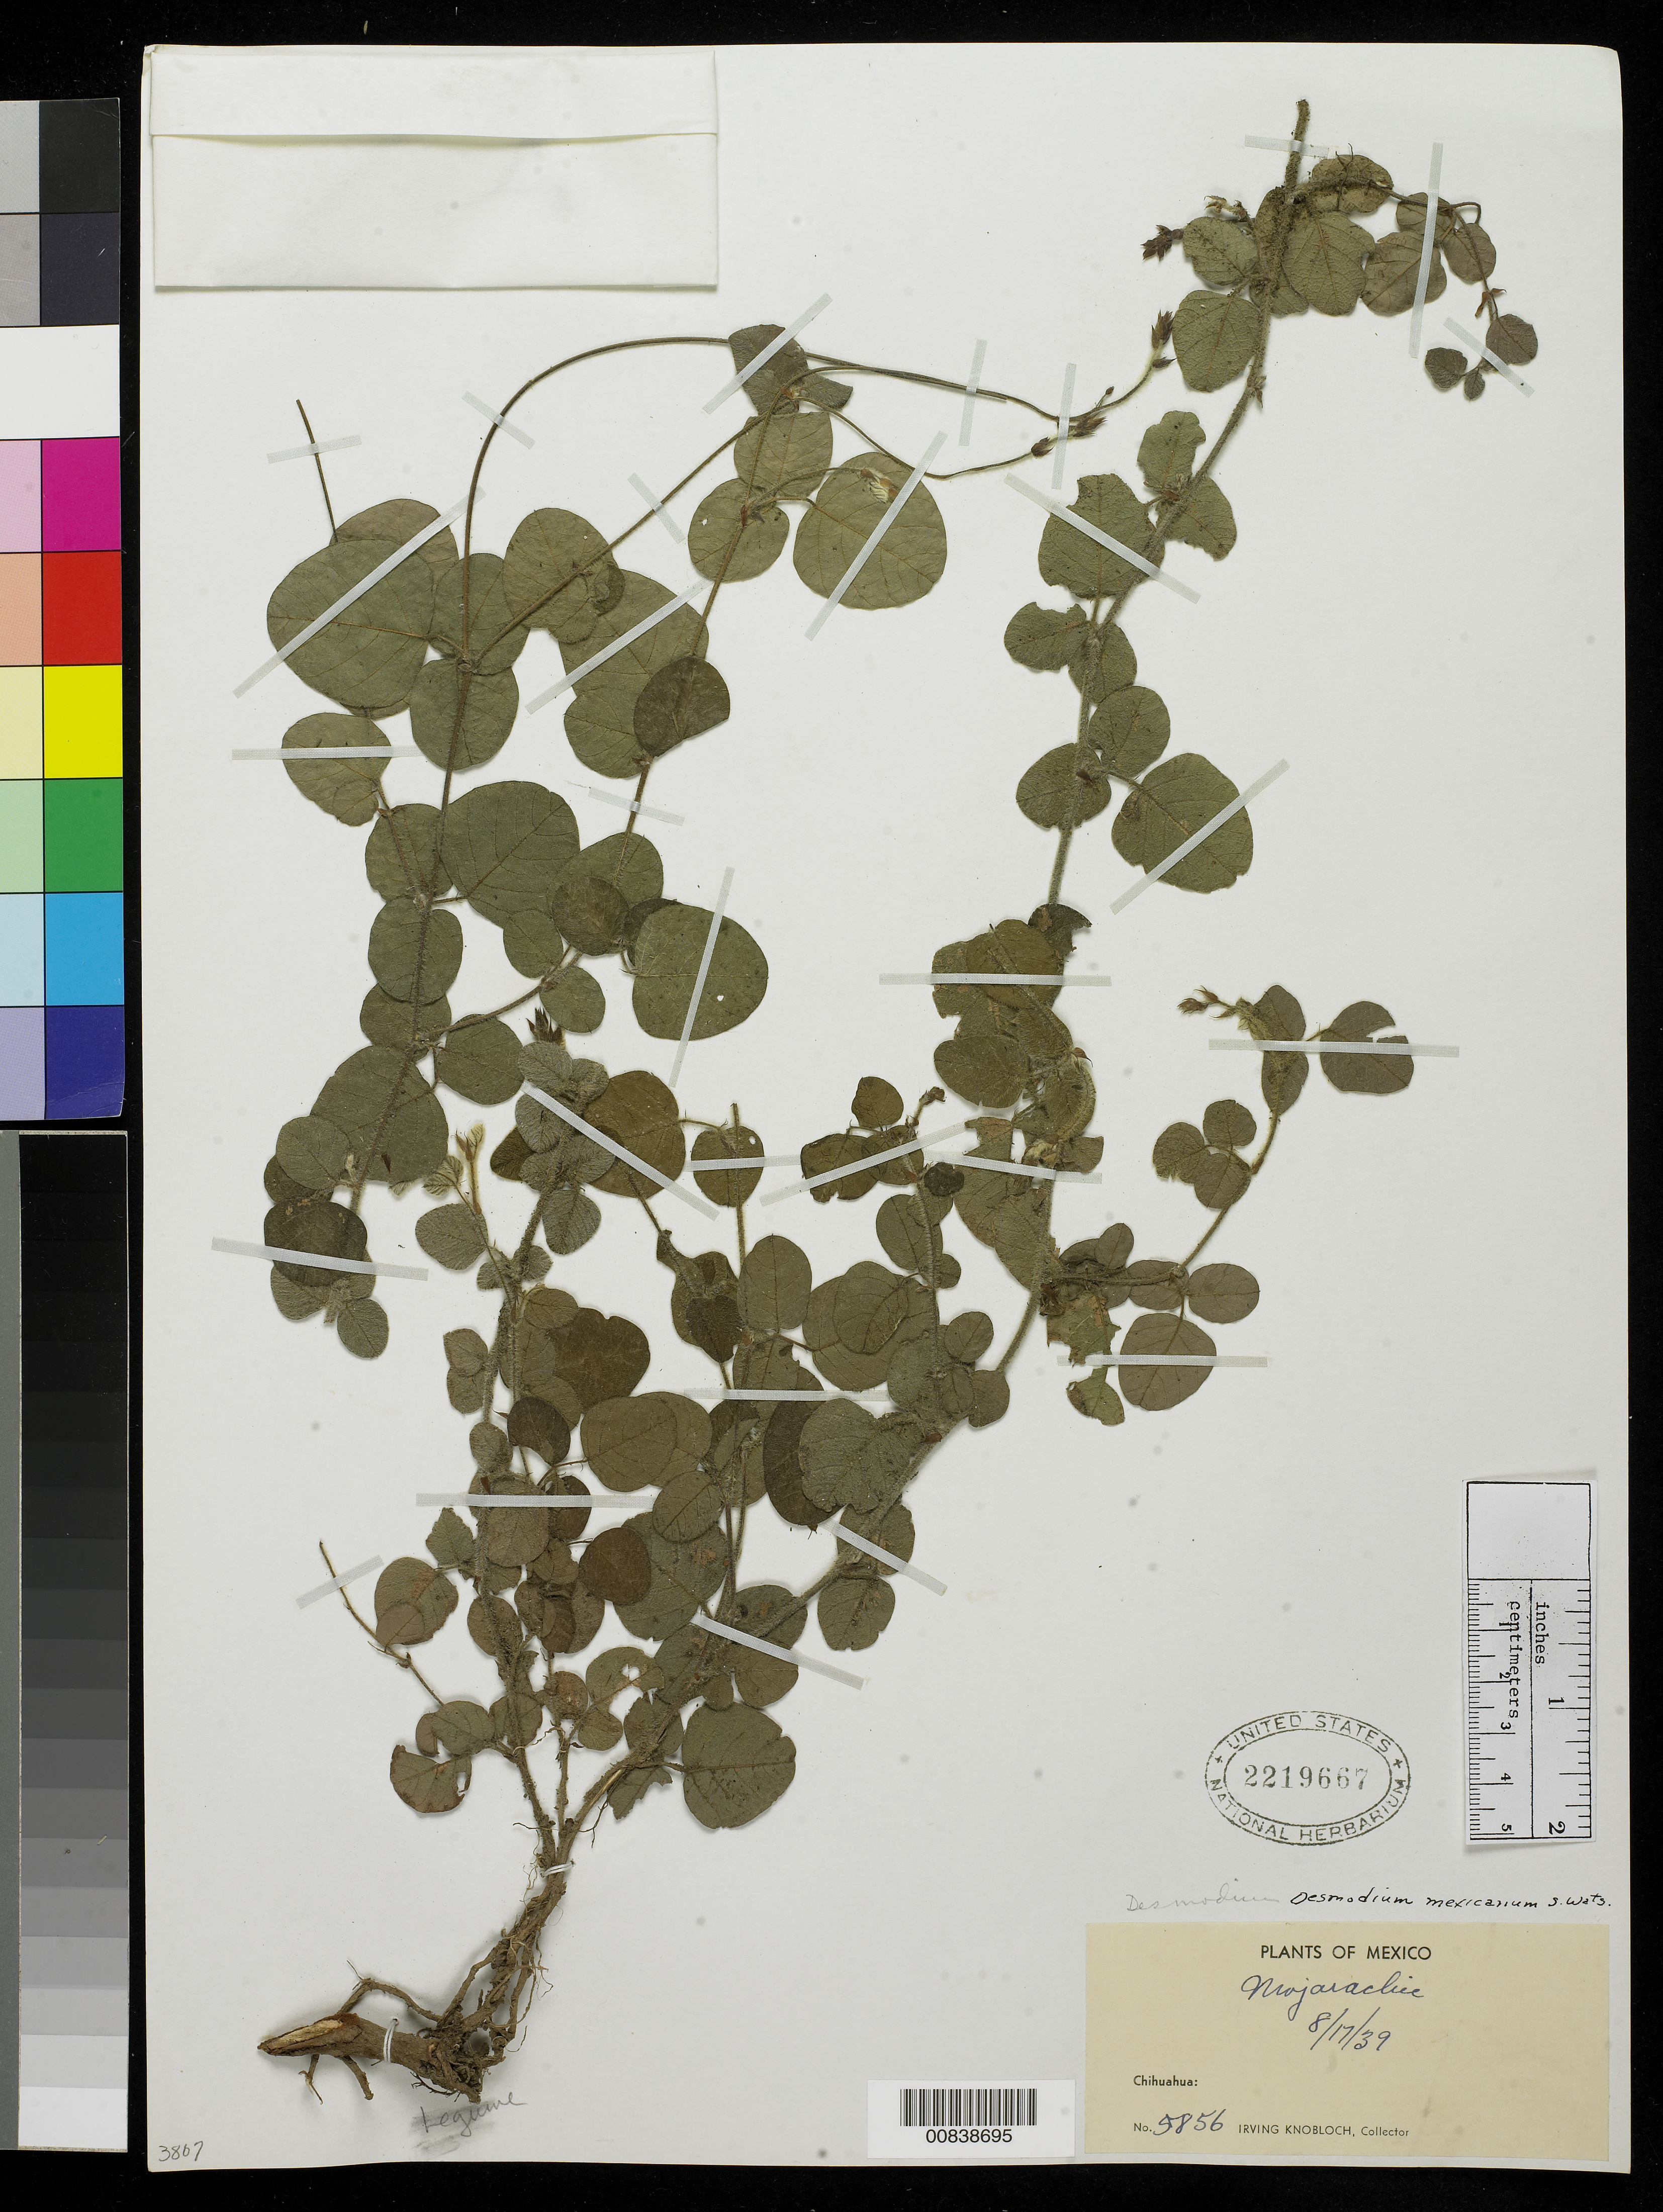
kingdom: Plantae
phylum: Tracheophyta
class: Magnoliopsida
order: Fabales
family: Fabaceae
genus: Desmodium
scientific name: Desmodium mexicanum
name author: S. Watson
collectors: I. W. Knobloch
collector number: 5856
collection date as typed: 17 Aug 1939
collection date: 1939-08-17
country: Mexico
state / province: Chihuahua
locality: Chihuahua.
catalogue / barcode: US 2219667